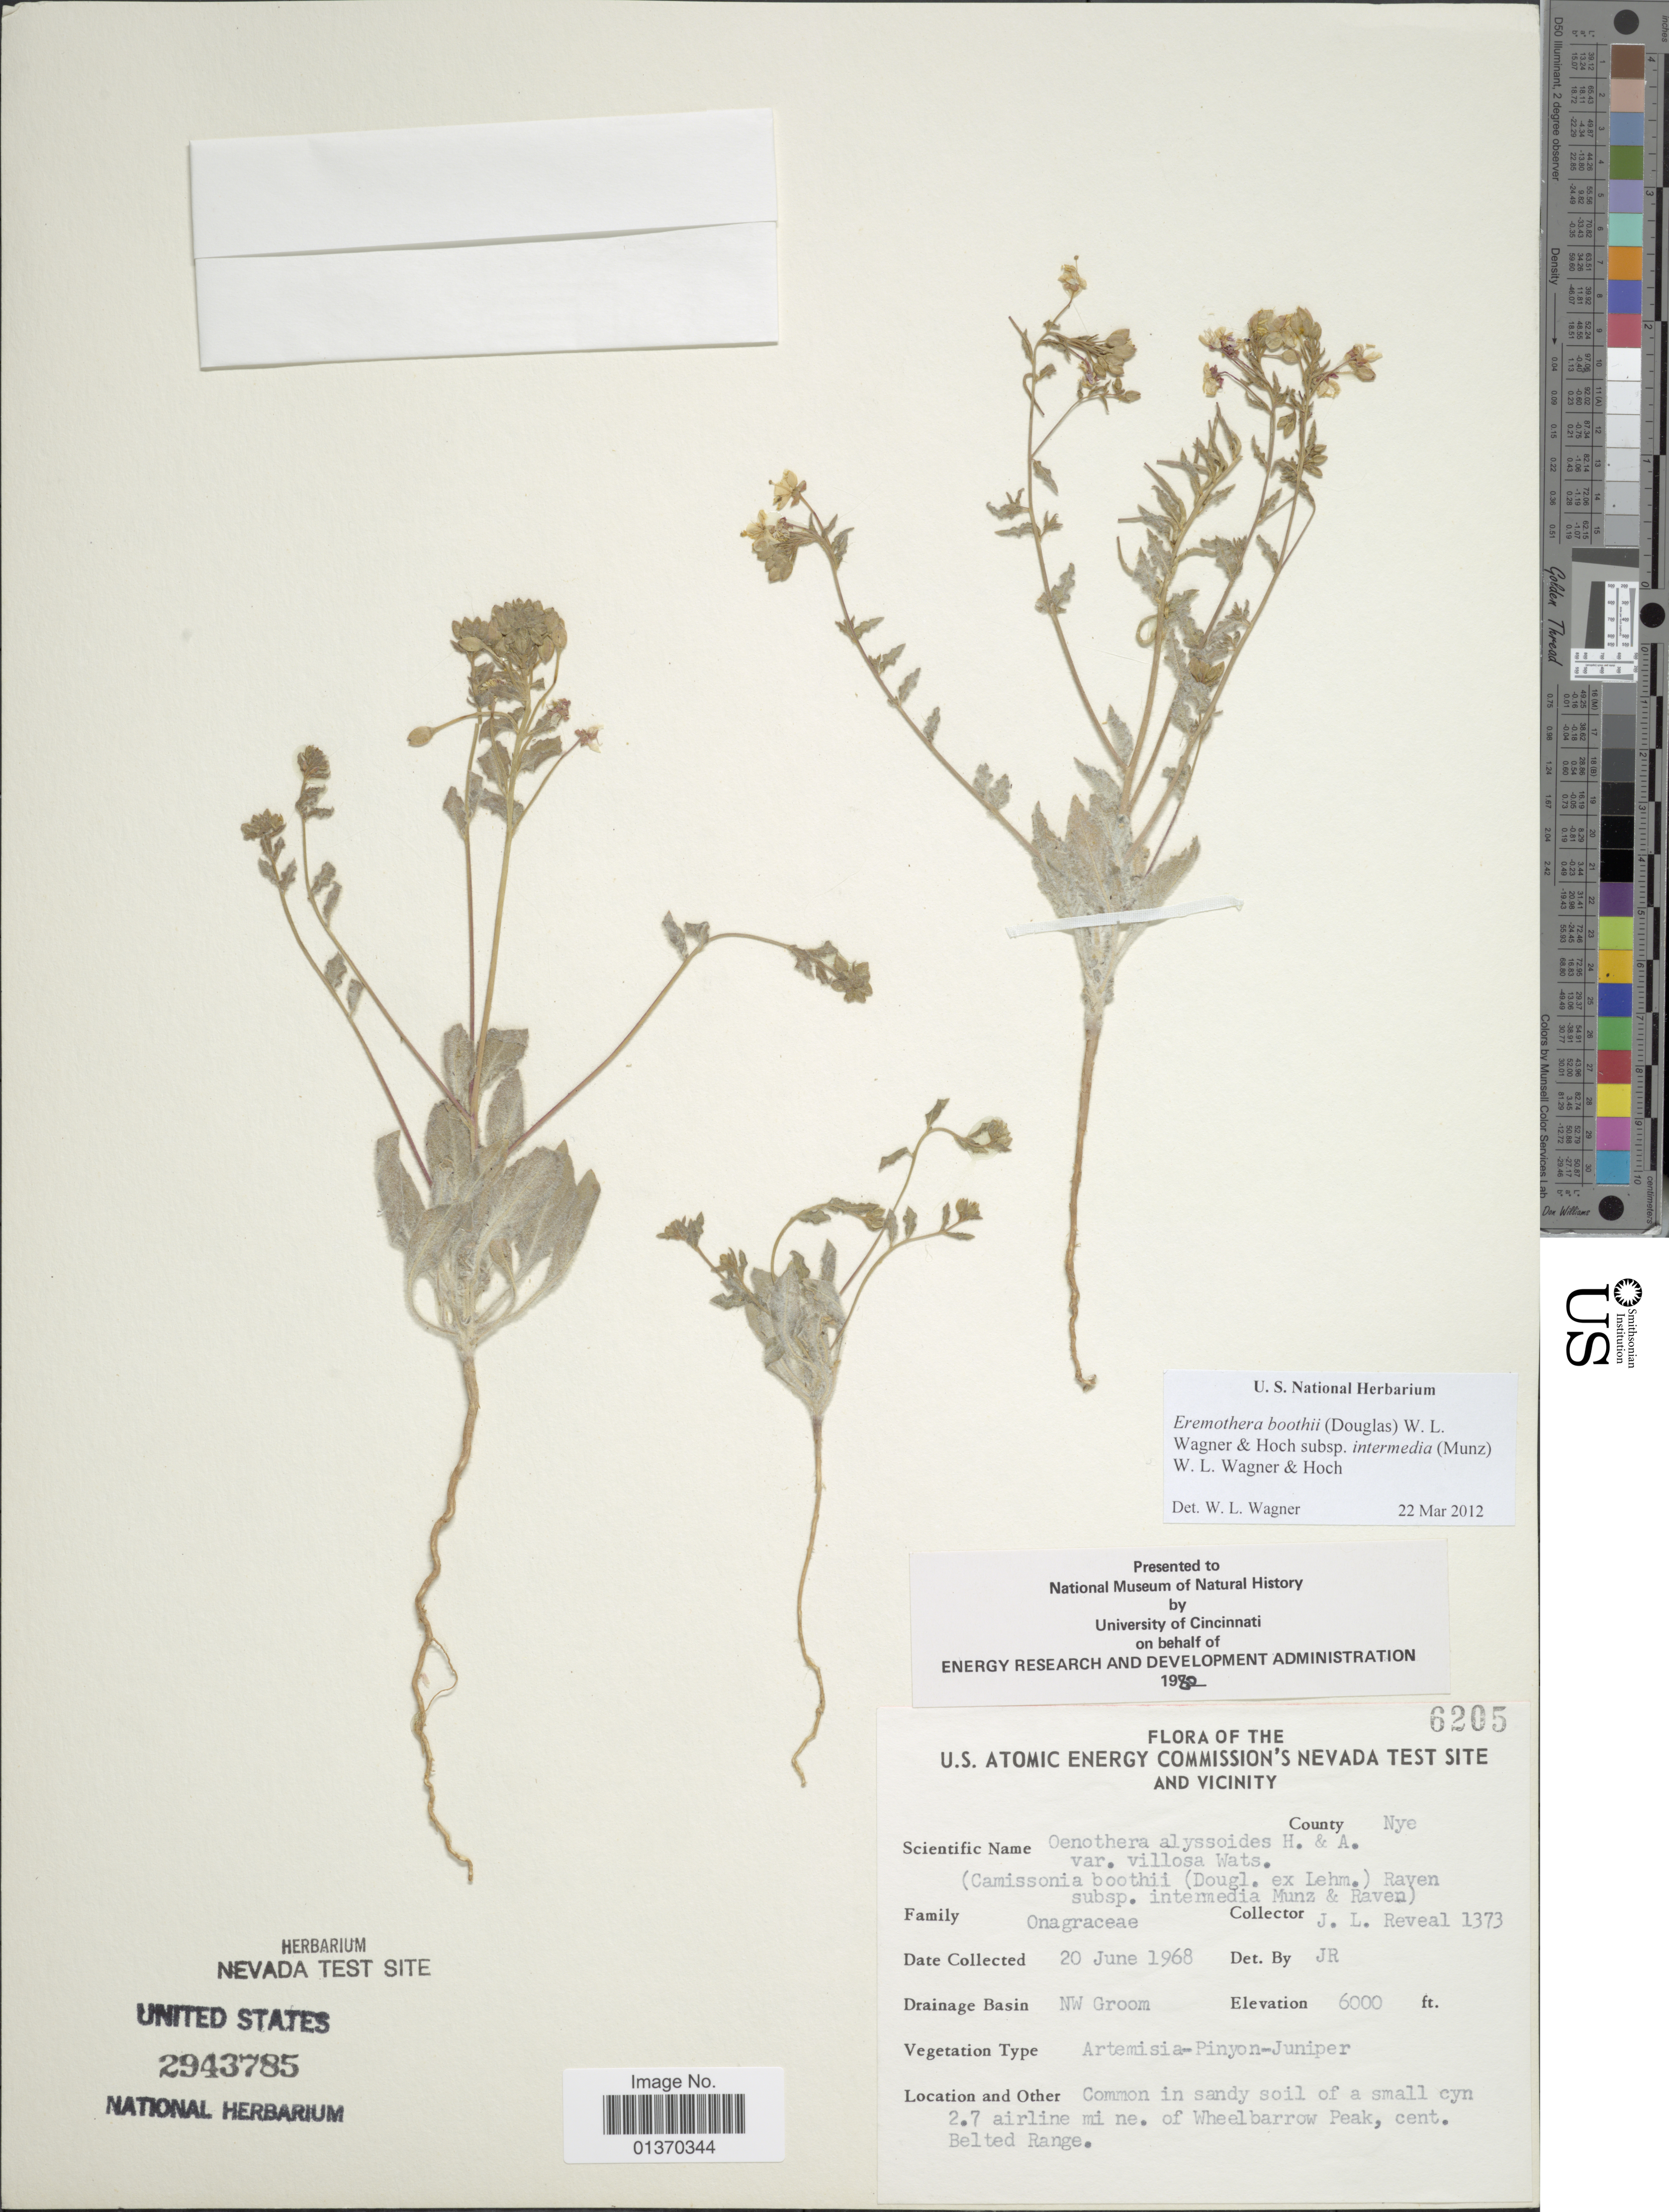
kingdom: Plantae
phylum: Tracheophyta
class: Magnoliopsida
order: Myrtales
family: Onagraceae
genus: Eremothera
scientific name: Eremothera boothii subsp. intermedia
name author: (Munz) W.L. Wagner & Hoch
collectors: J. L. Reveal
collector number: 1373/6205*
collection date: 1968-06-20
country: United States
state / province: Nevada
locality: U.S. Atomic Energy Commission's Nevada Test Site and Vicinity, County Nye, Drainage Basin NW Groom, 2.7 airline mi ne. of Wheelbarrow Peak, cent. Belted Range.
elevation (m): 1829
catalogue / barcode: US 2943785